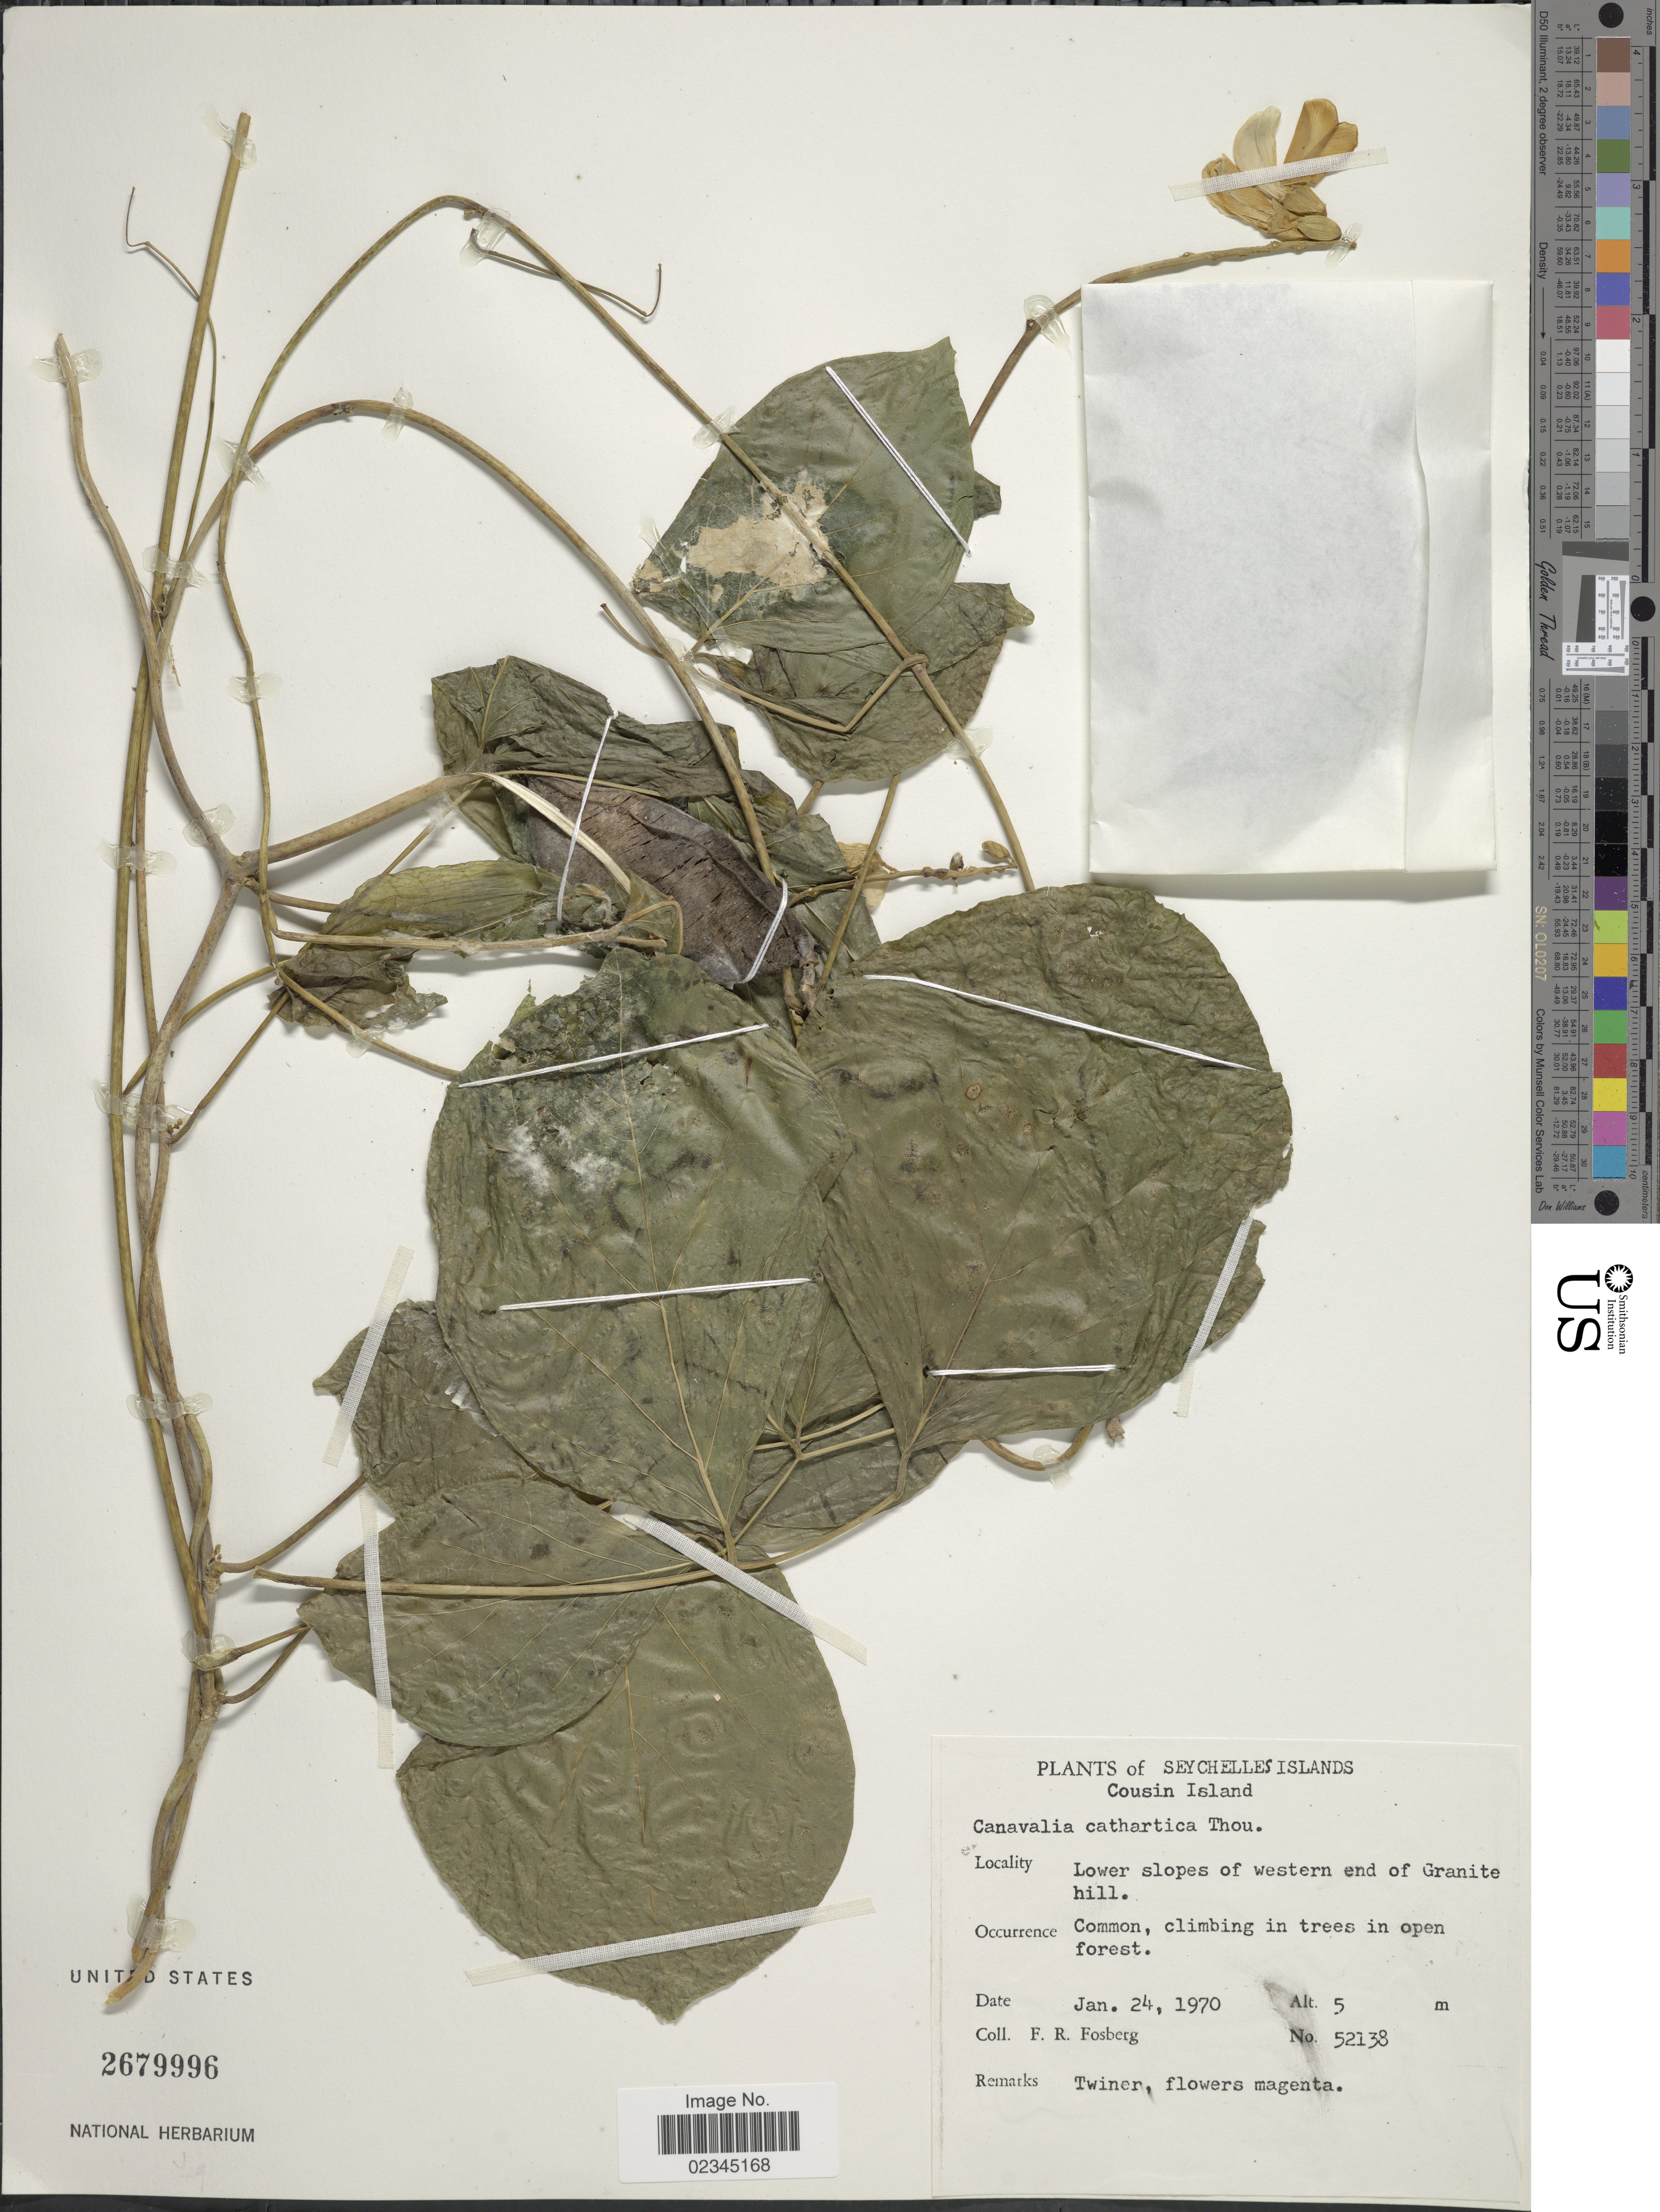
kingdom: Plantae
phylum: Tracheophyta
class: Magnoliopsida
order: Fabales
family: Fabaceae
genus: Canavalia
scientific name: Canavalia cathartica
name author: Thouars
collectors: F. R. Fosberg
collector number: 52138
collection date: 1970-01-24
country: Seychelles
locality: Seychelles Islands. Cousin Island. Lower slopes of western end of Granite hill.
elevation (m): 5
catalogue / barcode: US 2679996